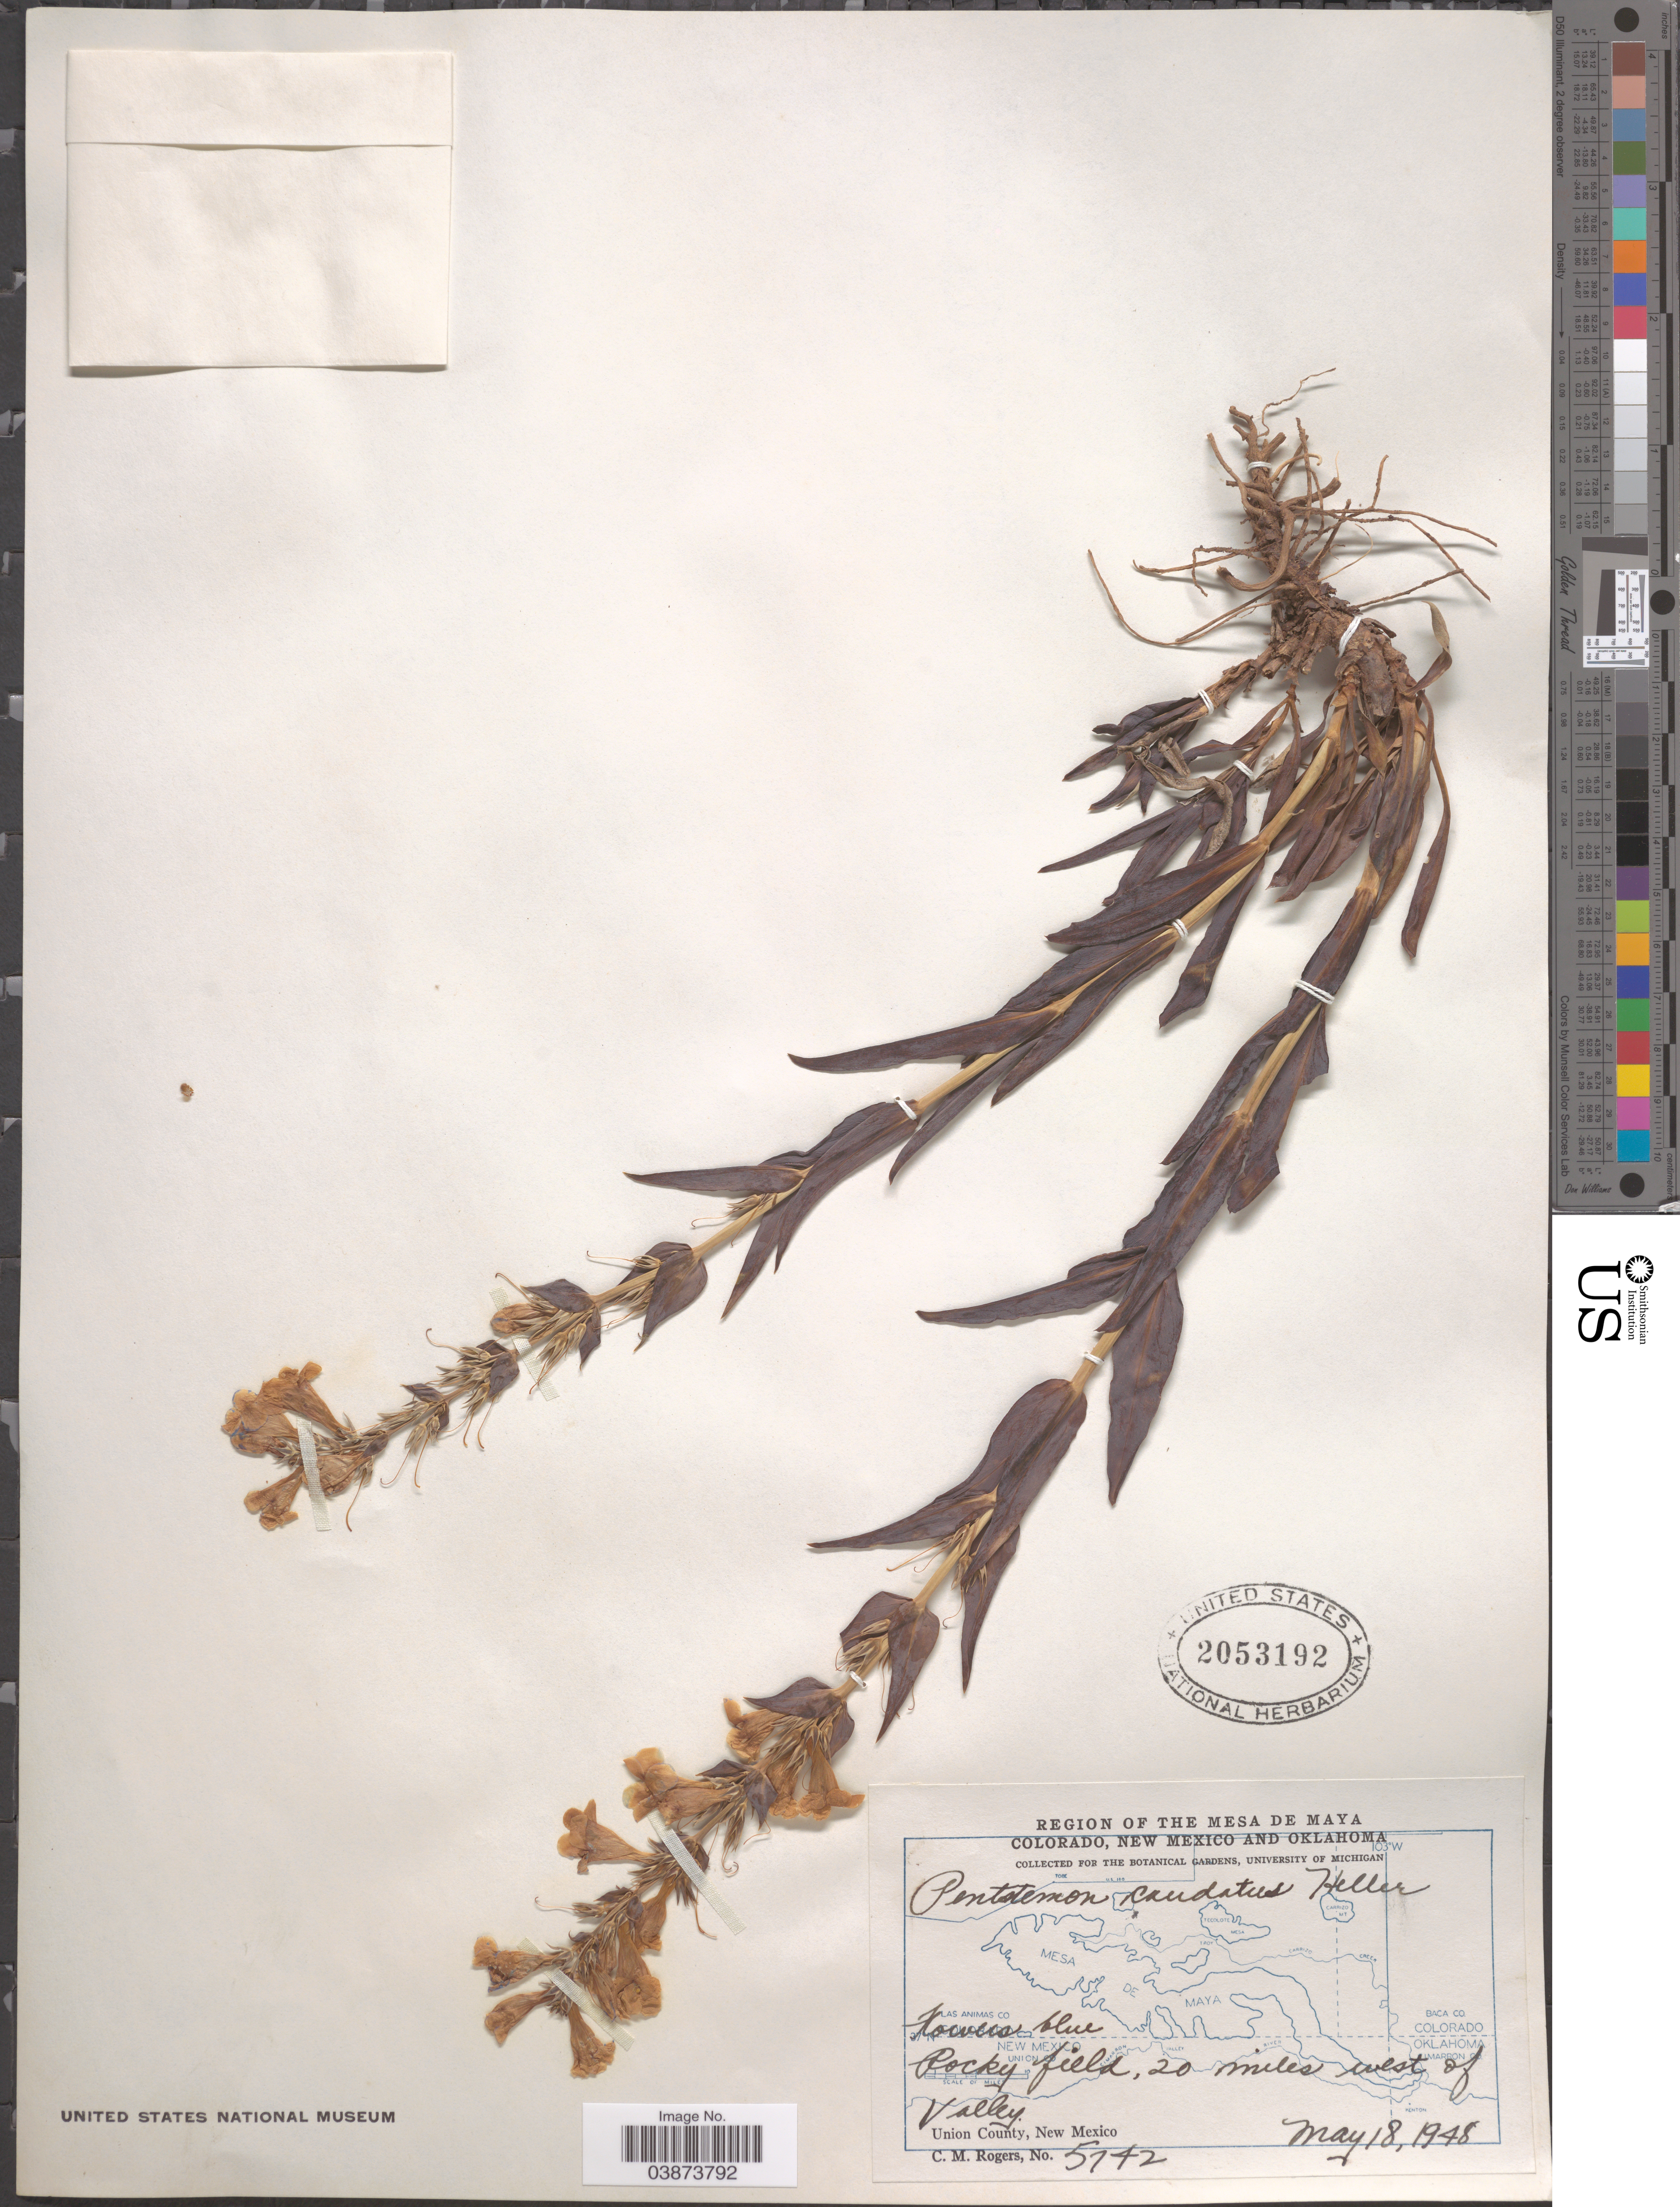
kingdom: Plantae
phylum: Tracheophyta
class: Magnoliopsida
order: Lamiales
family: Plantaginaceae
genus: Penstemon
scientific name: Penstemon caudatus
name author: A. Heller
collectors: C. M. Rogers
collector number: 5742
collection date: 1948-05-18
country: United States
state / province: New Mexico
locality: Region of the Mesa de Maya. Rocky field, 20 miles west of Valley. Union County.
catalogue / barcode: US 2053192